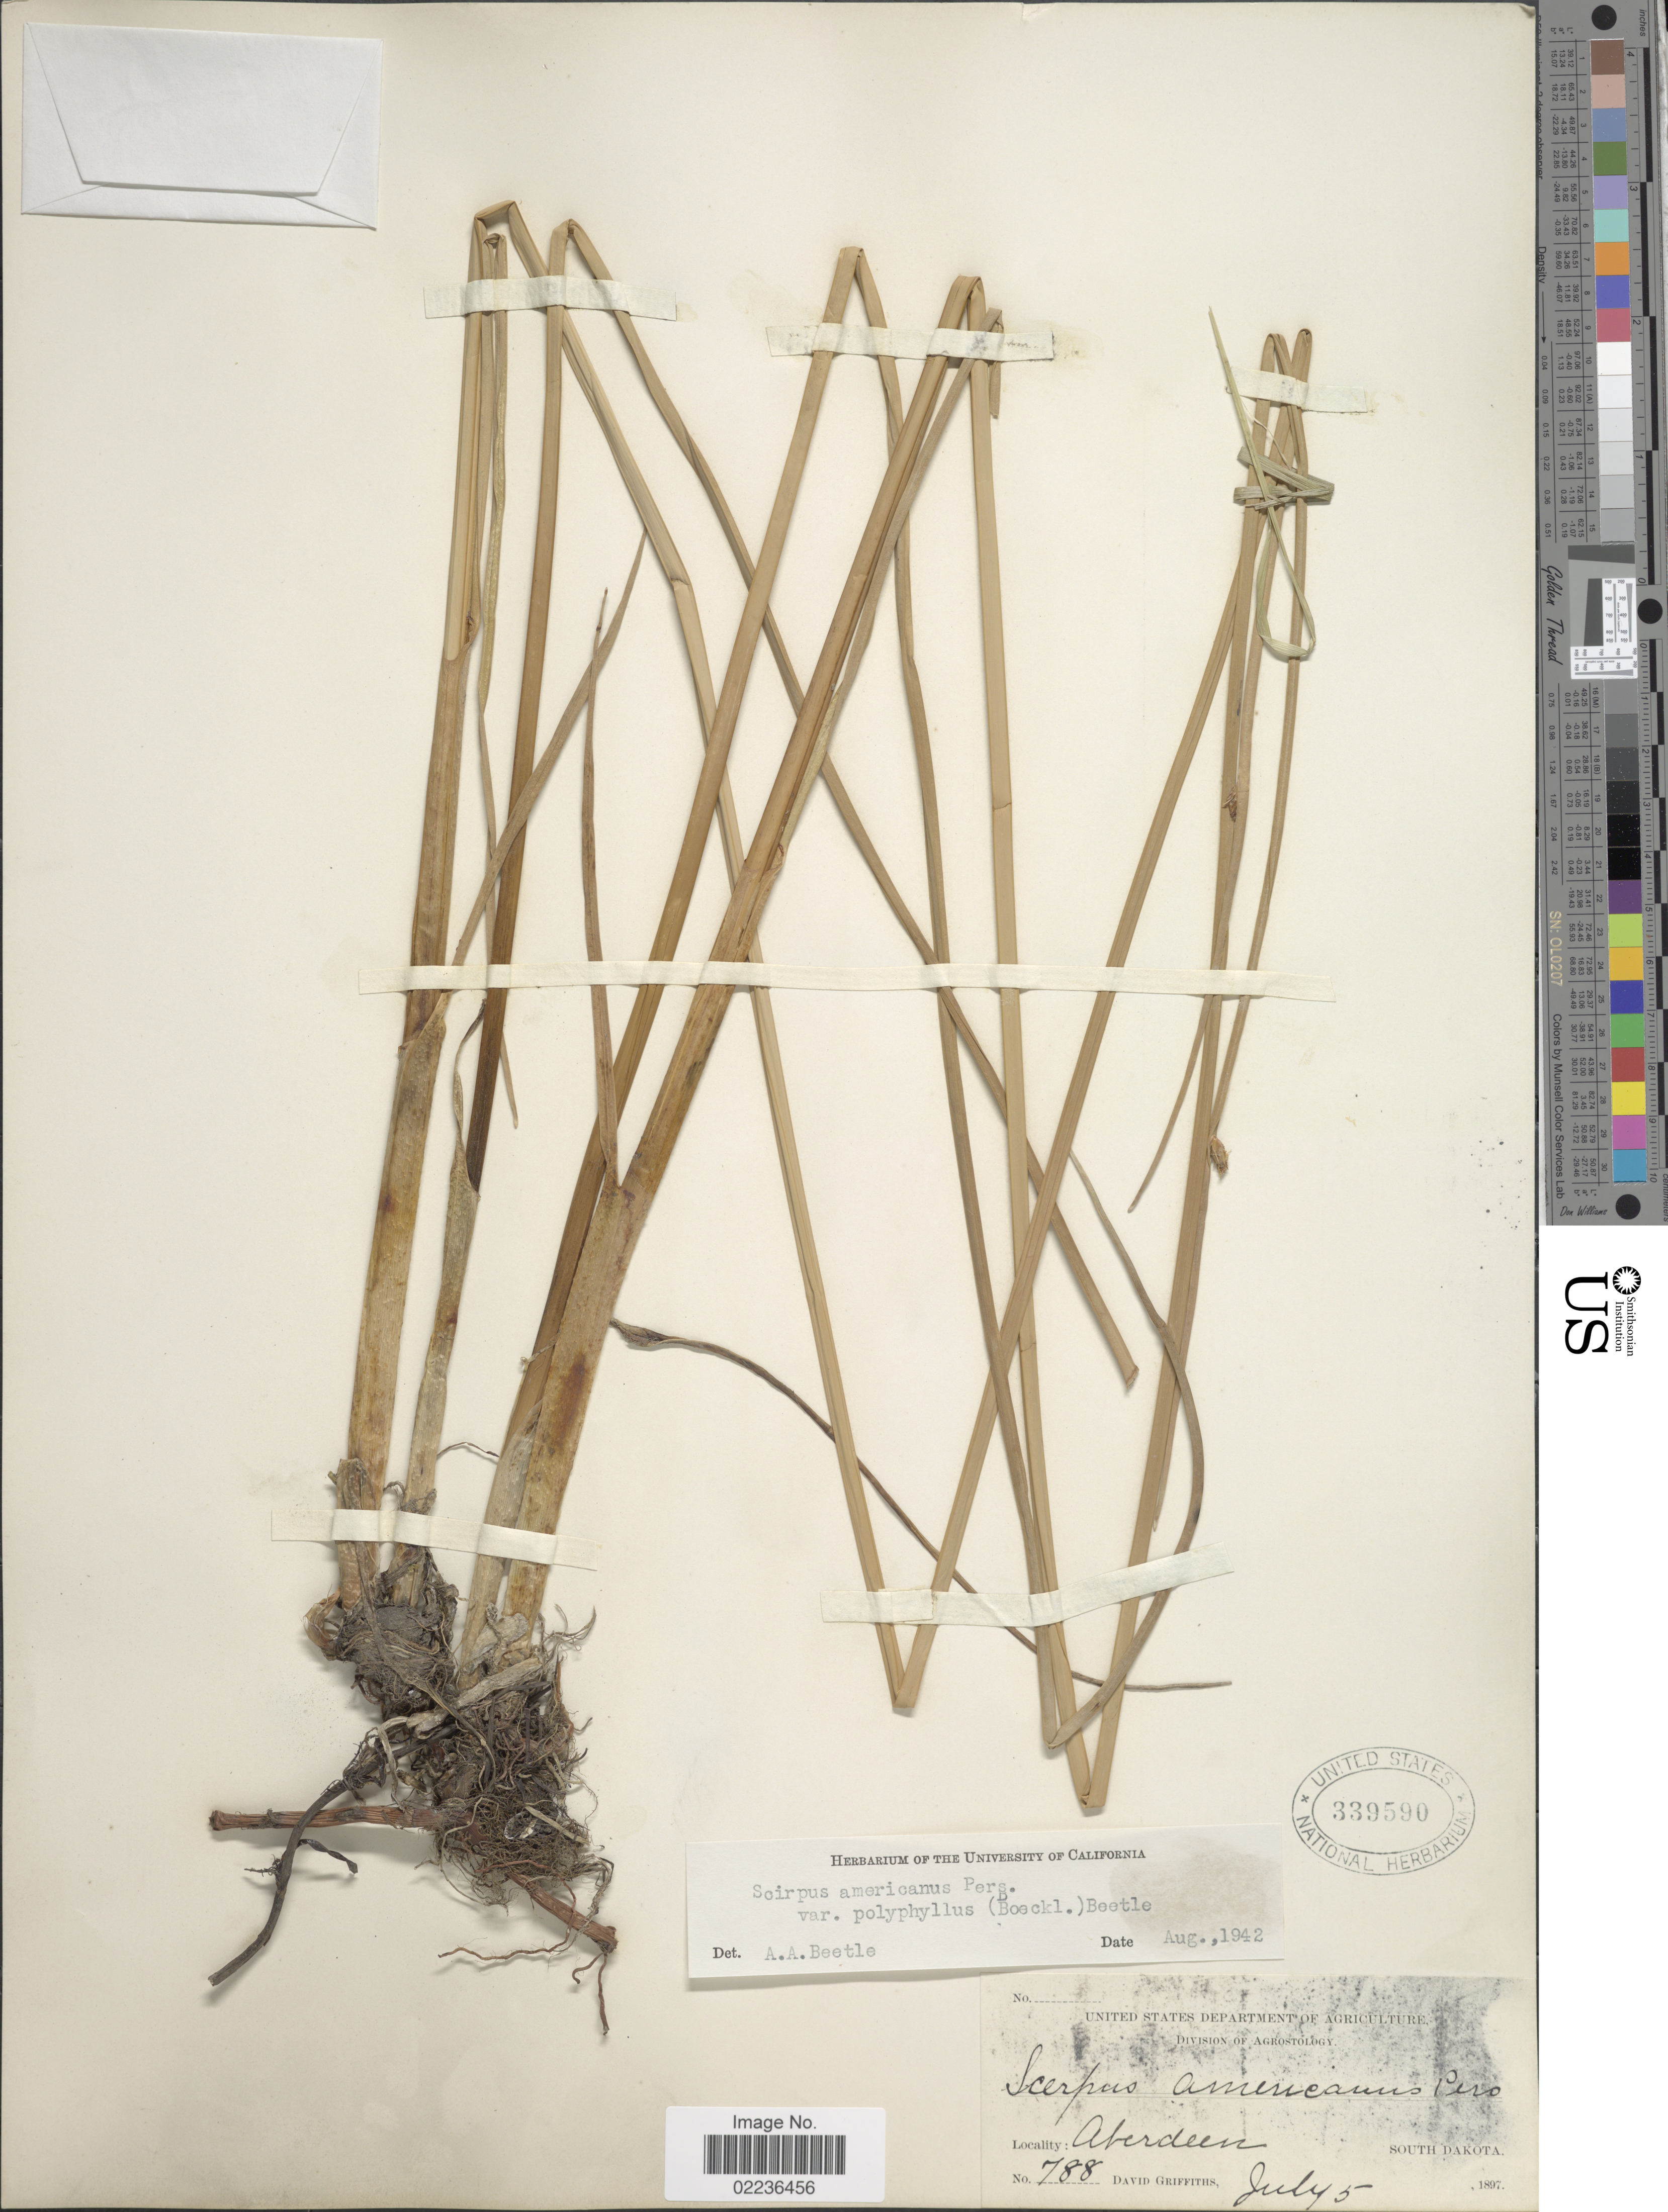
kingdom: Plantae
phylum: Tracheophyta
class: Liliopsida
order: Poales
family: Cyperaceae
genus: Schoenoplectus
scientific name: Schoenoplectus pungens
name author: (Vahl) Palla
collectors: D. Griffiths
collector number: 788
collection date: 1897-07-05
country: United States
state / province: South Dakota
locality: Aberdeen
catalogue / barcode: US 339590